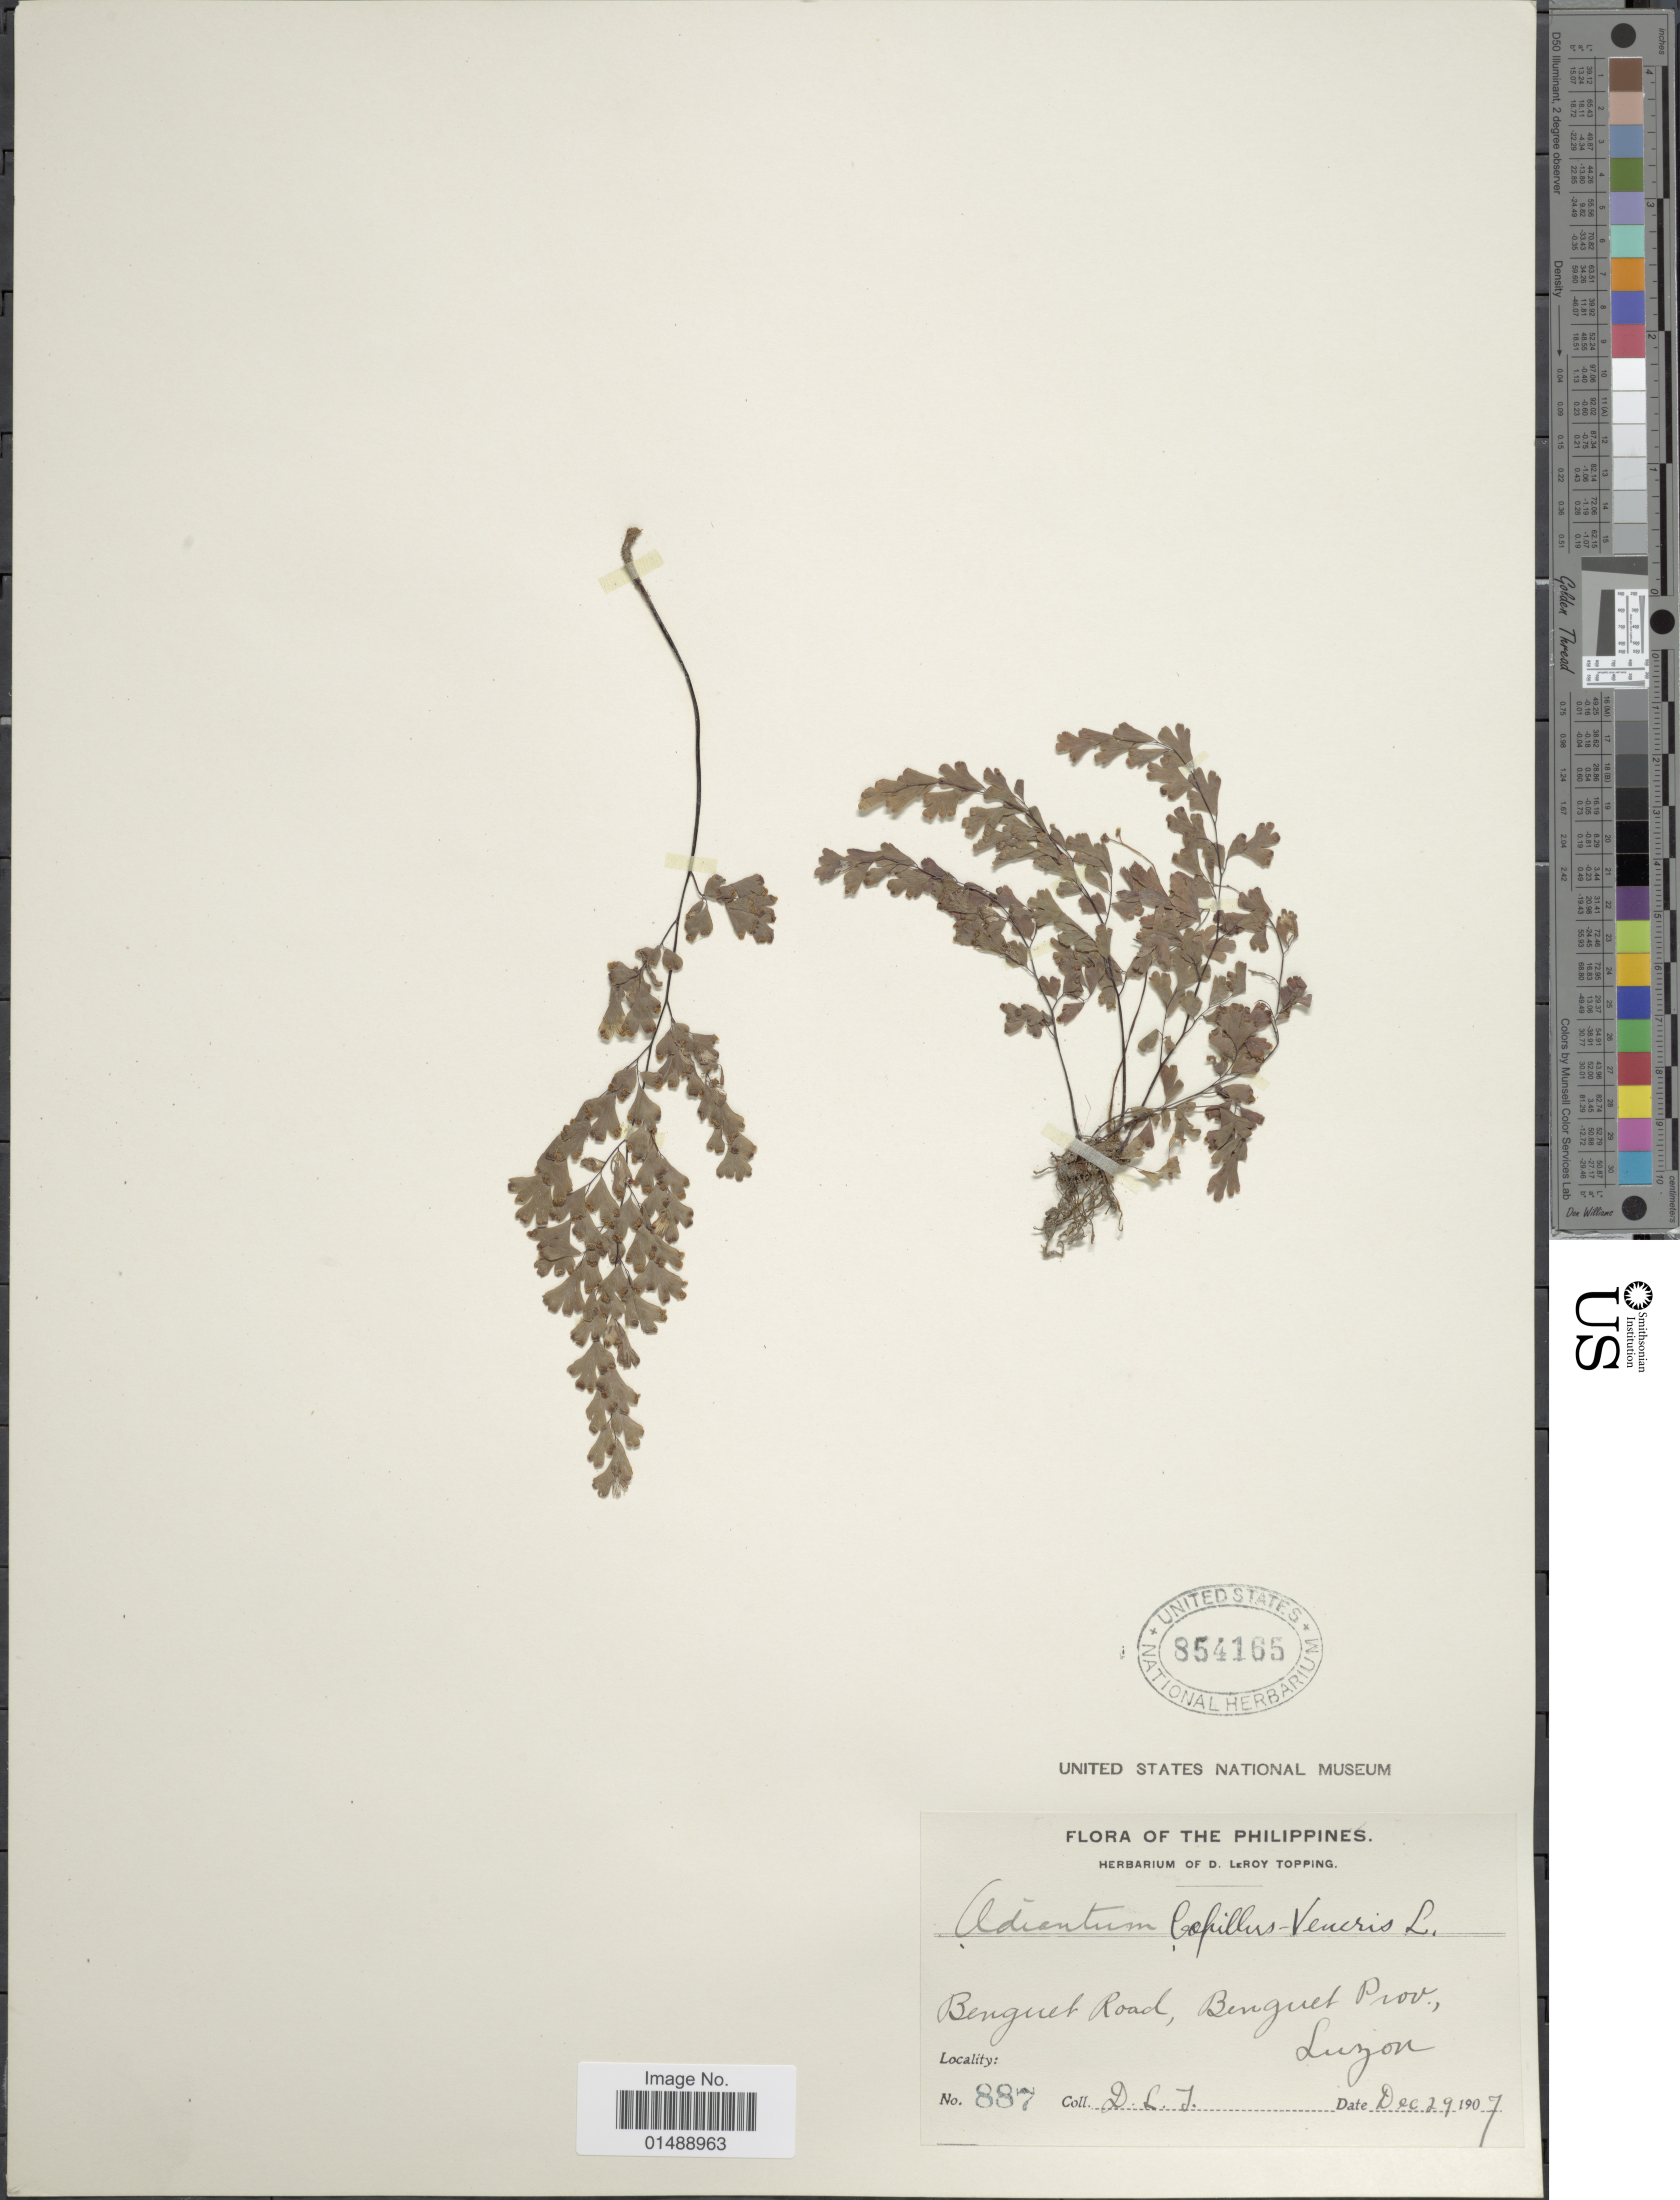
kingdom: Plantae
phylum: Tracheophyta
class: Polypodiopsida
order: Polypodiales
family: Pteridaceae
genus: Adiantum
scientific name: Adiantum capillus-veneris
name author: L.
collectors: D. L. Topping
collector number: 887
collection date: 1907-12-29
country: Philippines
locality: Benguet Road, Benguet Prov., Luzon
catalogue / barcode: US 854165